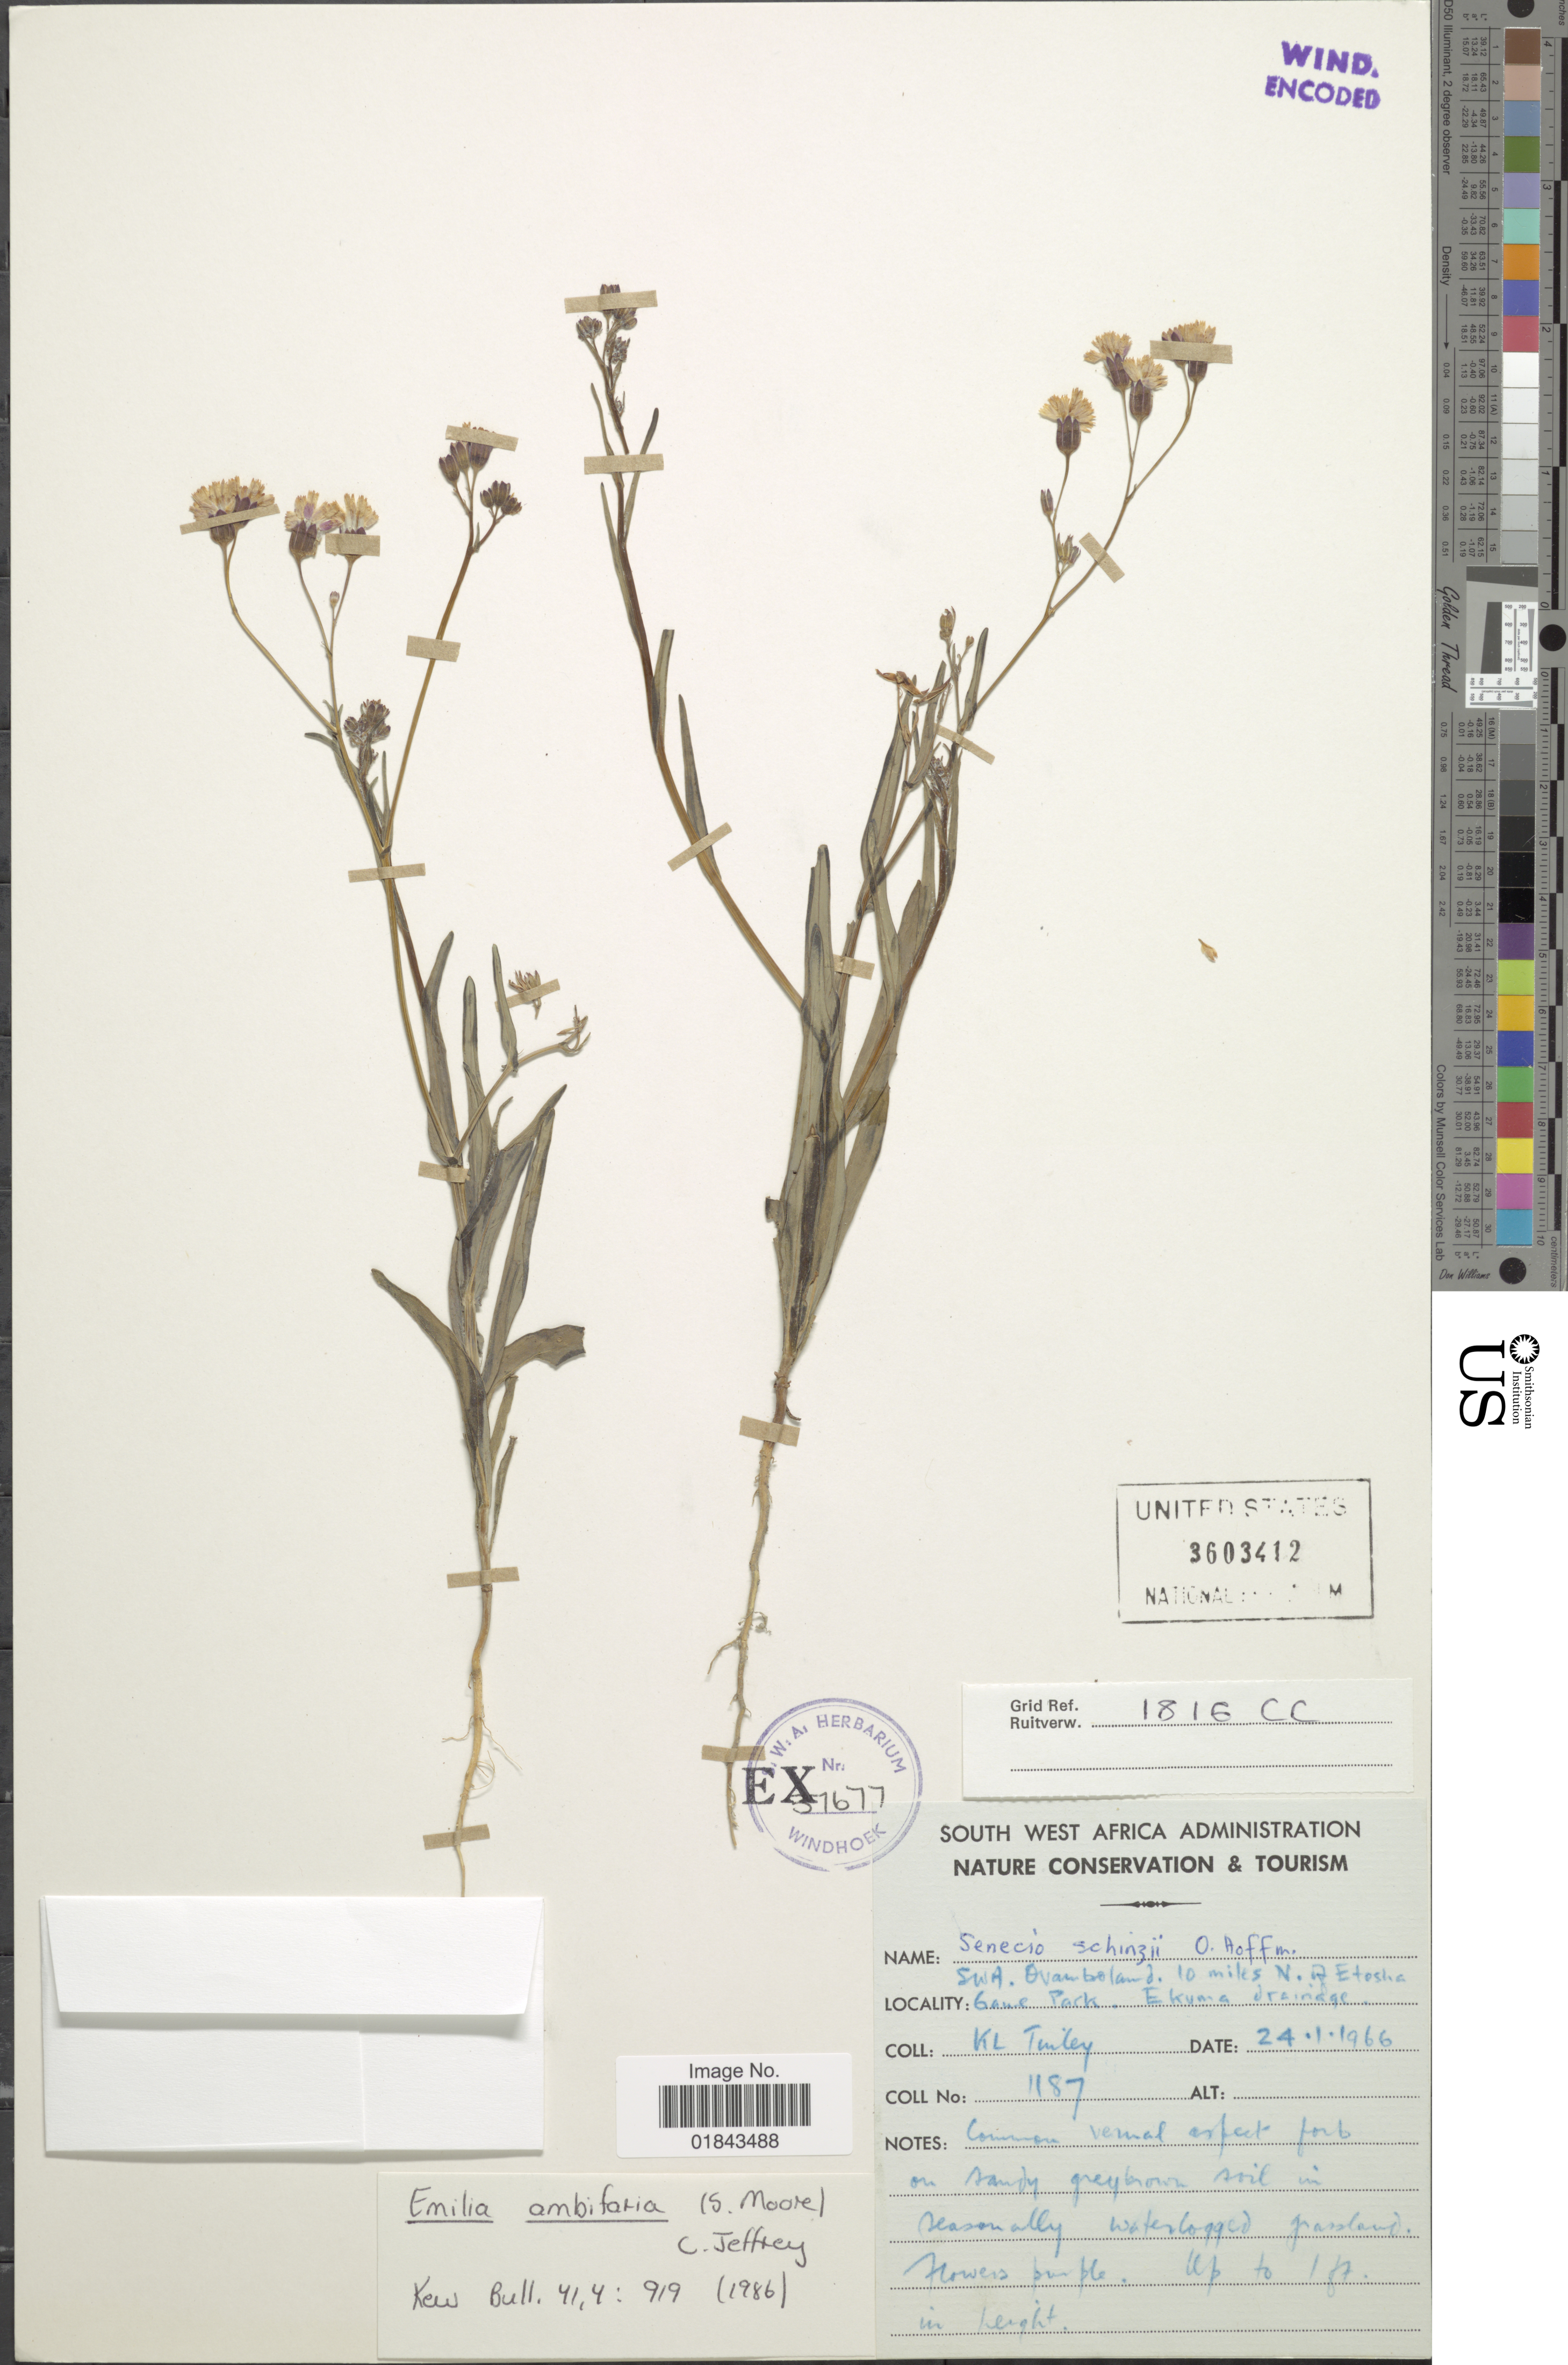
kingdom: Plantae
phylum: Tracheophyta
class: Magnoliopsida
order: Asterales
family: Asteraceae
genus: Emilia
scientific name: Emilia ambifaria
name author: (S. Moore) C. Jeffrey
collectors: K. Tinley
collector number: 1187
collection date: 1966-01-24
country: Namibia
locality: South West Africa, Ovamboland, 10 miles N. of Etosha Game Park, Ekuma drainage.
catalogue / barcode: US 3603412